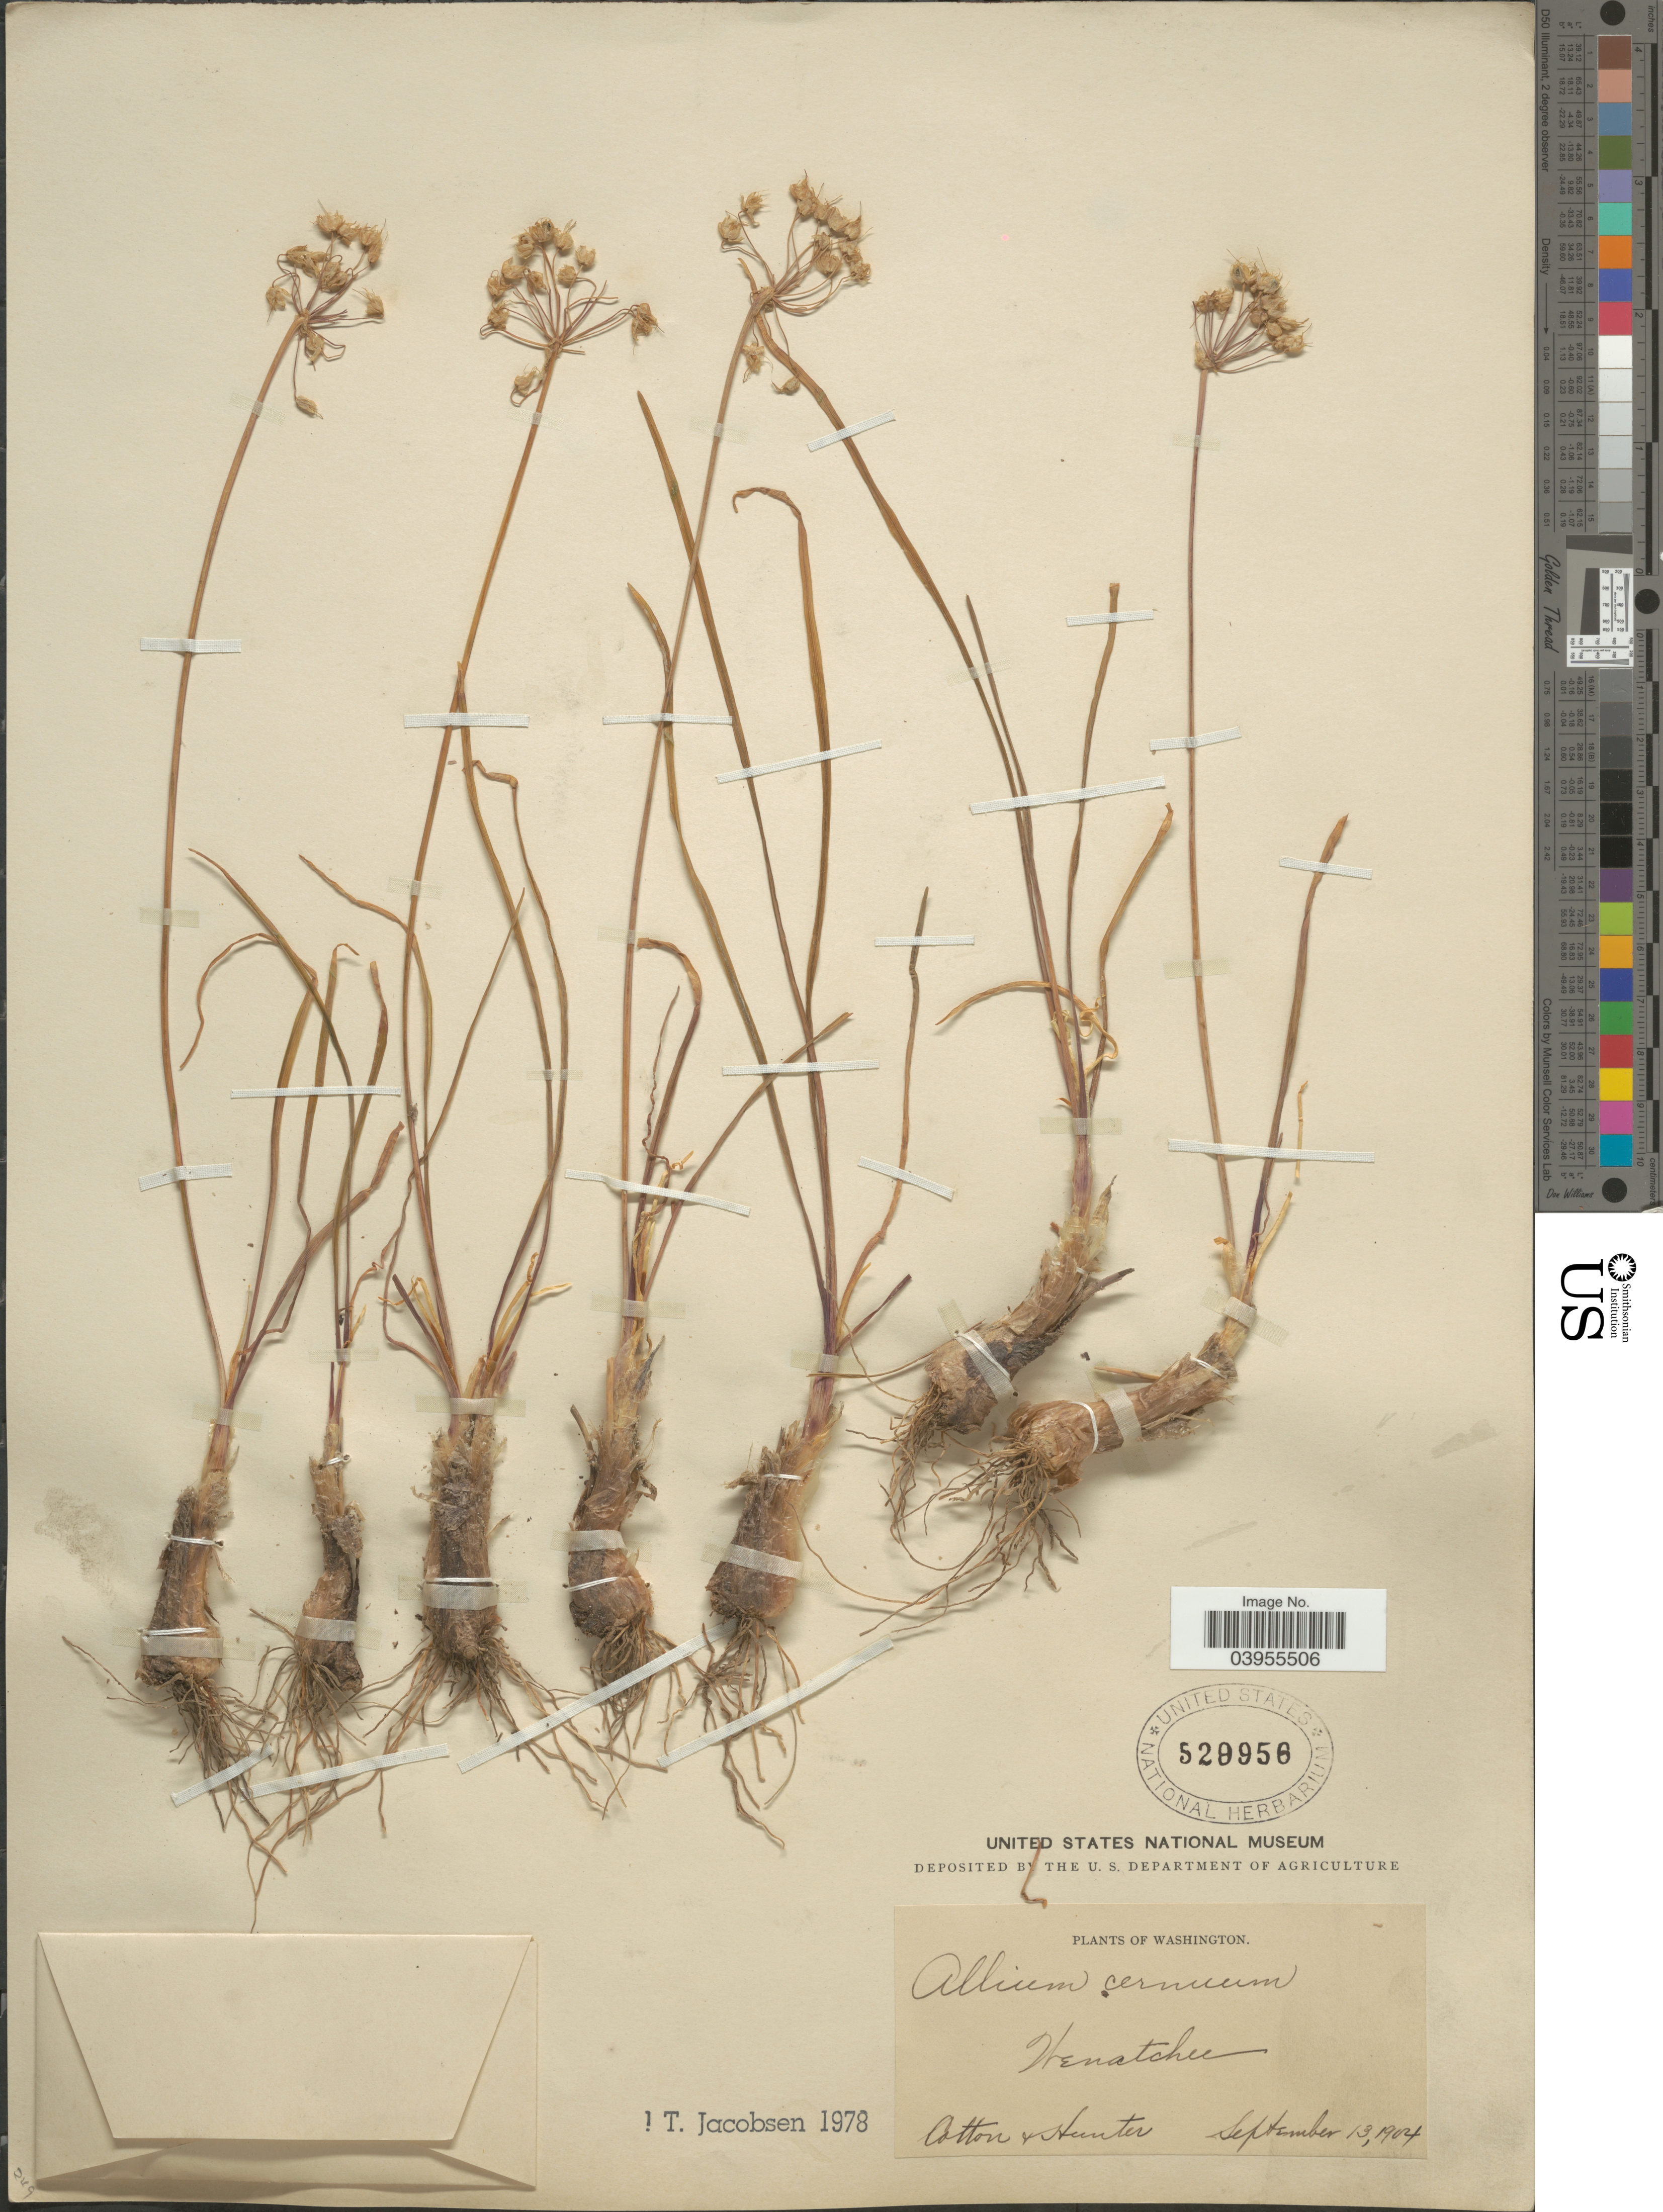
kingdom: Plantae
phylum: Tracheophyta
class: Liliopsida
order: Asparagales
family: Amaryllidaceae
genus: Allium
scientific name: Allium cernuum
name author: Roth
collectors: Colton & Hunter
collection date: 1904-09-13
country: United States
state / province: Washington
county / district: Chelan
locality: Wenatchee.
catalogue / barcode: US 529956